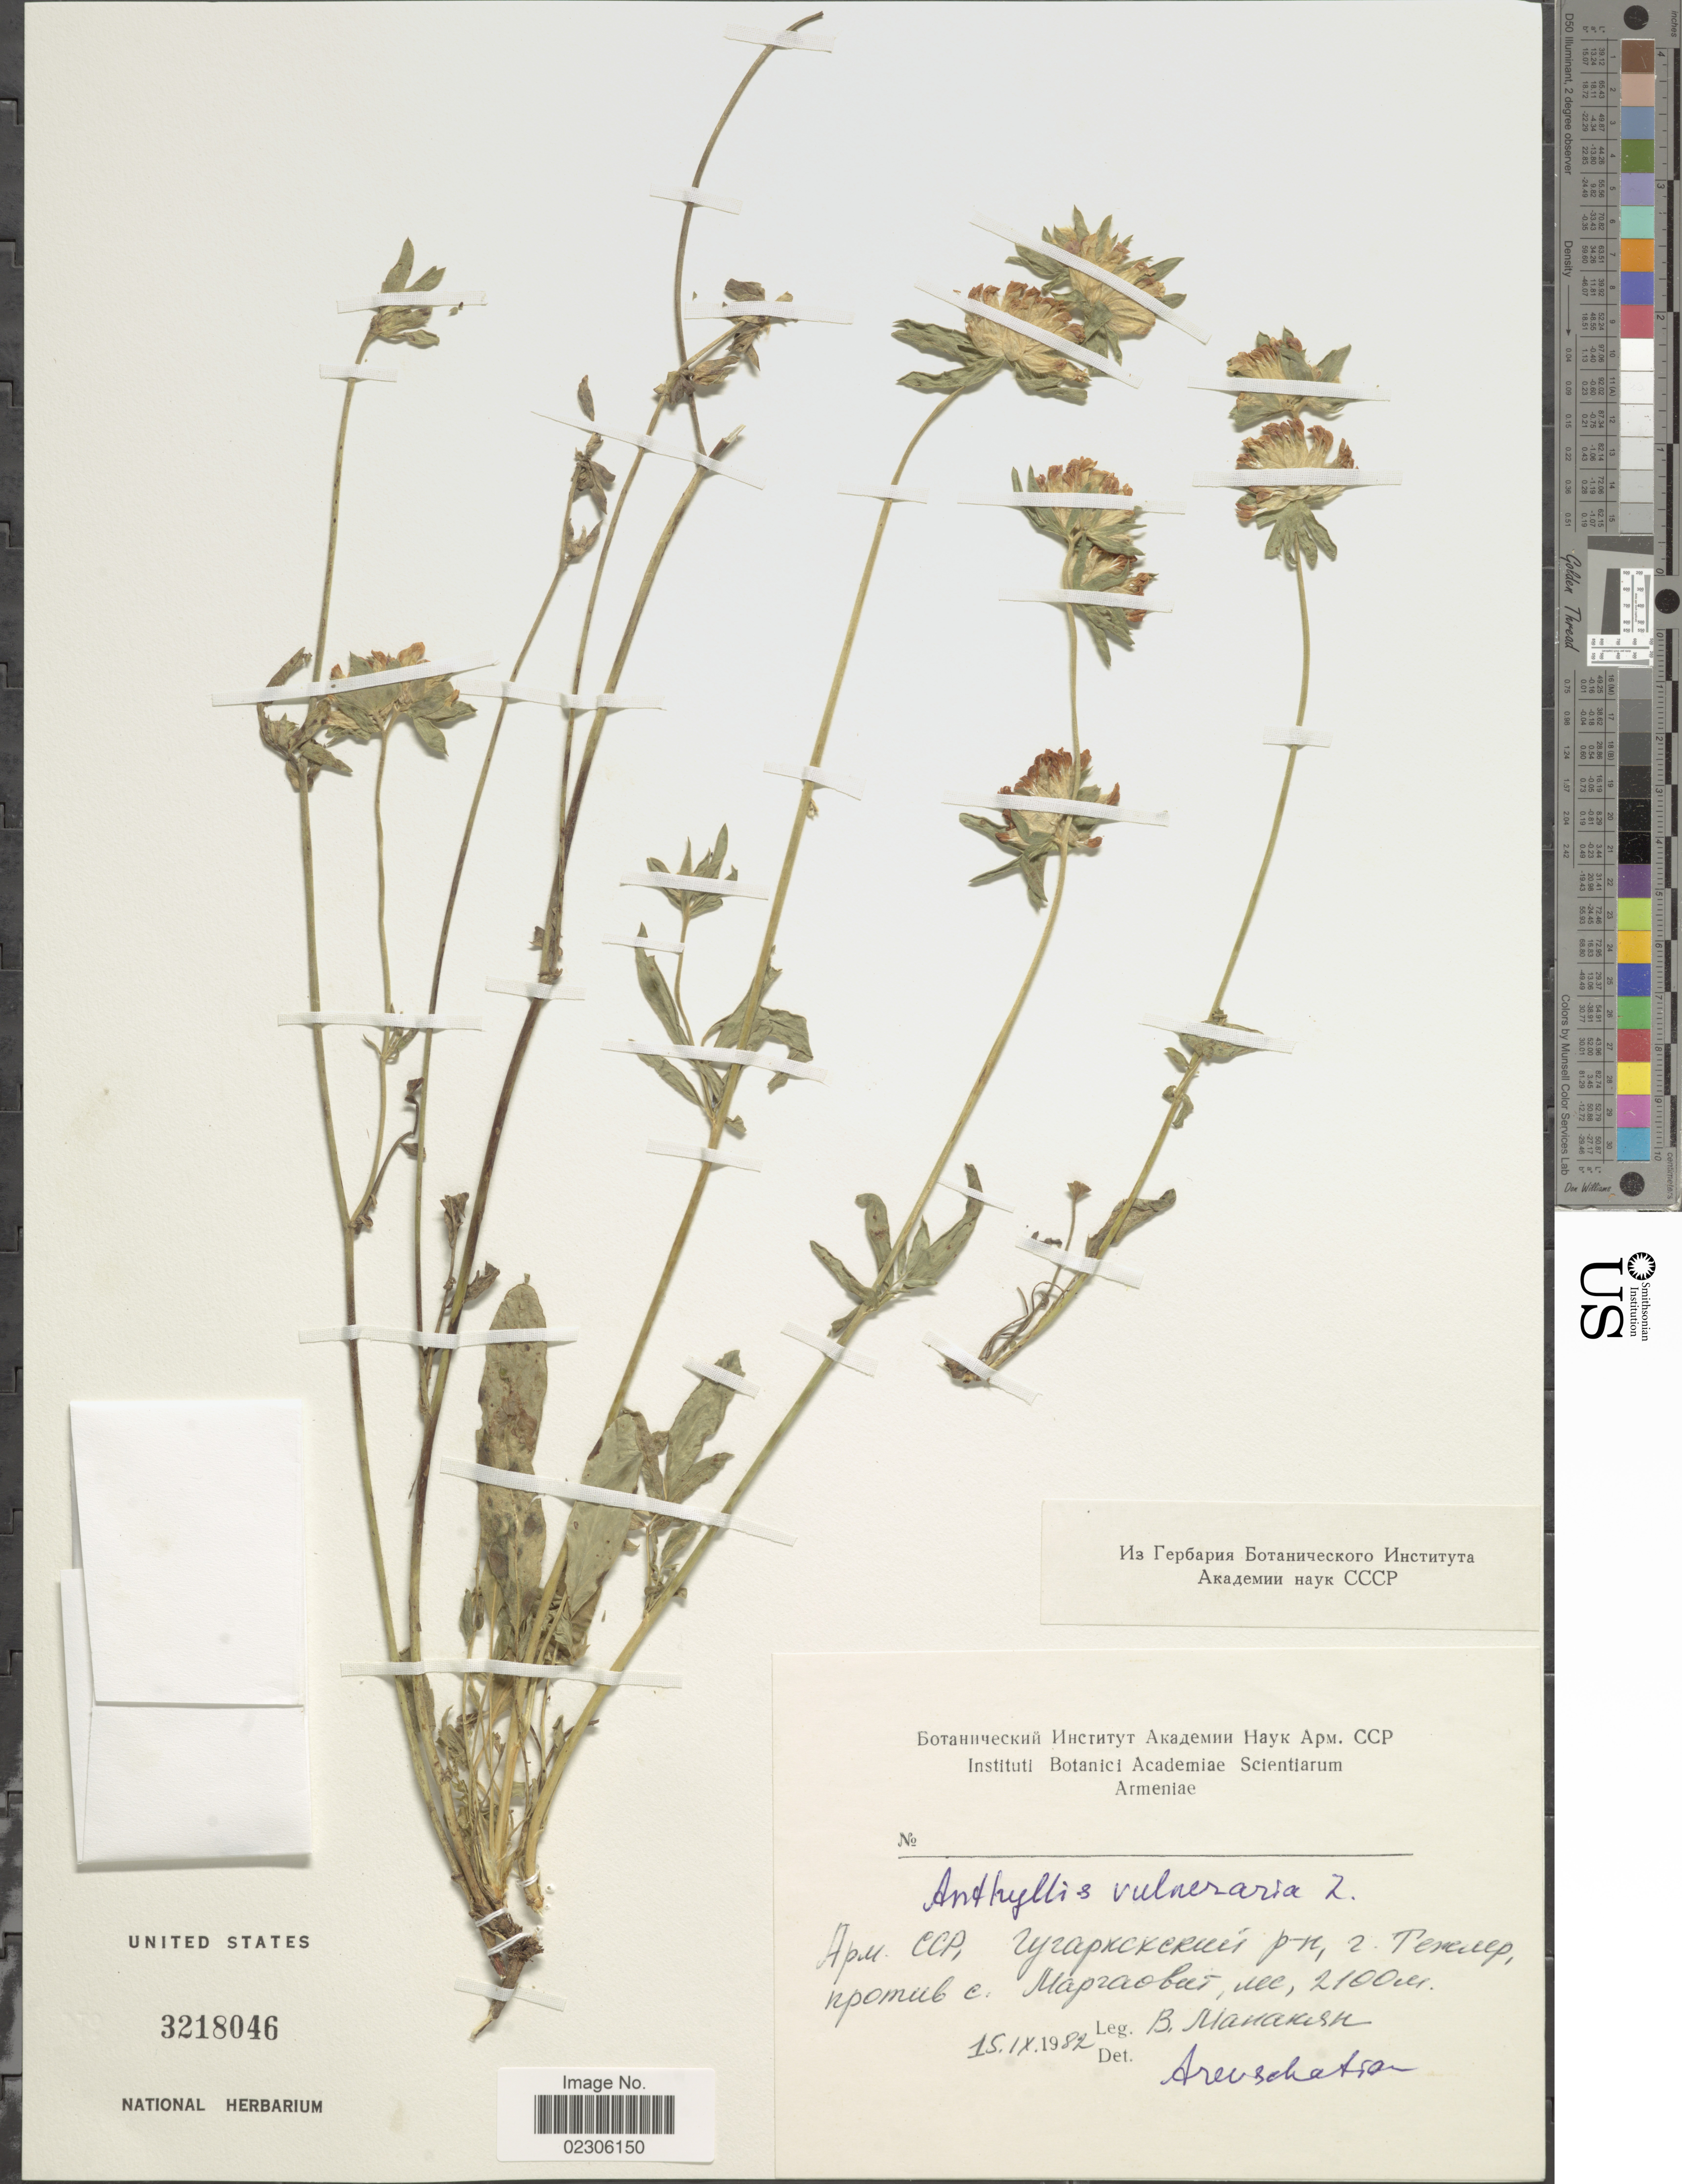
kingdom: Plantae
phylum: Tracheophyta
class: Magnoliopsida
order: Fabales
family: Fabaceae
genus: Anthyllis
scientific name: Anthyllis vulneraria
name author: L.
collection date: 1982-09-15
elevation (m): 2100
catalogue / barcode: US 3218046